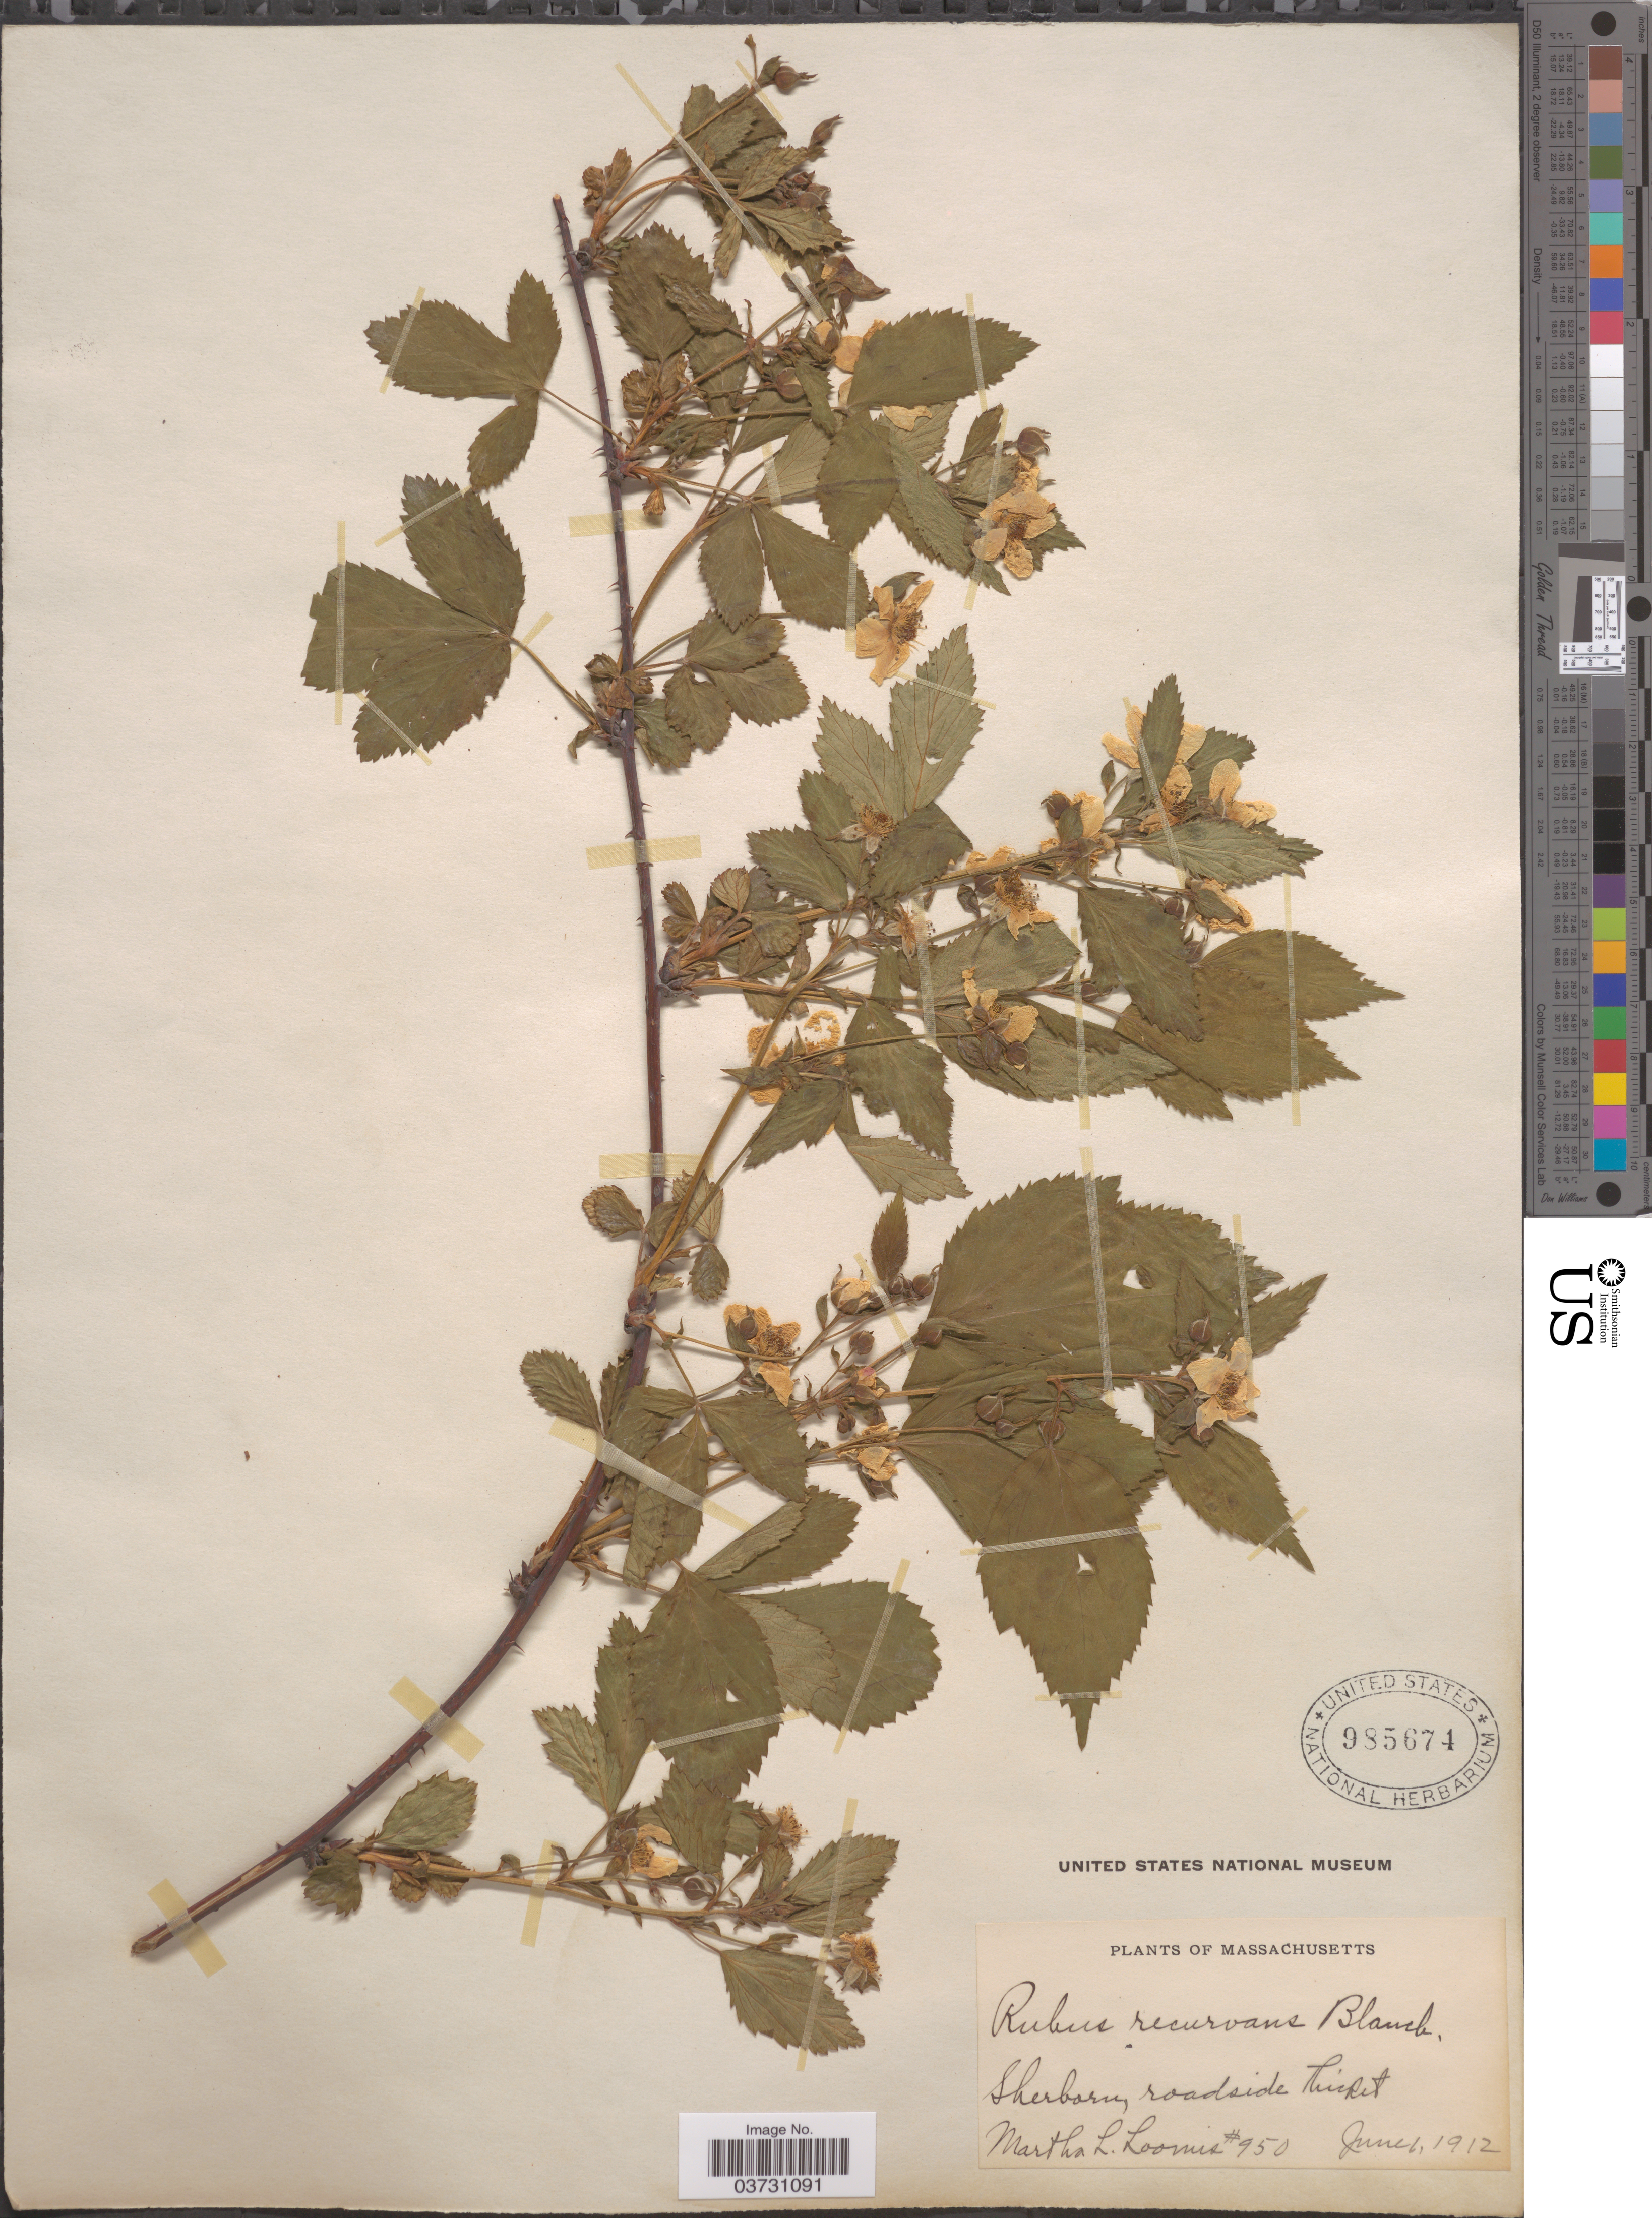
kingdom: Plantae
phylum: Tracheophyta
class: Magnoliopsida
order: Rosales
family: Rosaceae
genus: Rubus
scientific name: Rubus recurvans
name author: Blanch.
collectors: M. L. Loomis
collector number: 950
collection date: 1912-06-01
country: United States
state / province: Massachusetts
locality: Sherborn, roadside thicket.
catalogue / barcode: US 985674